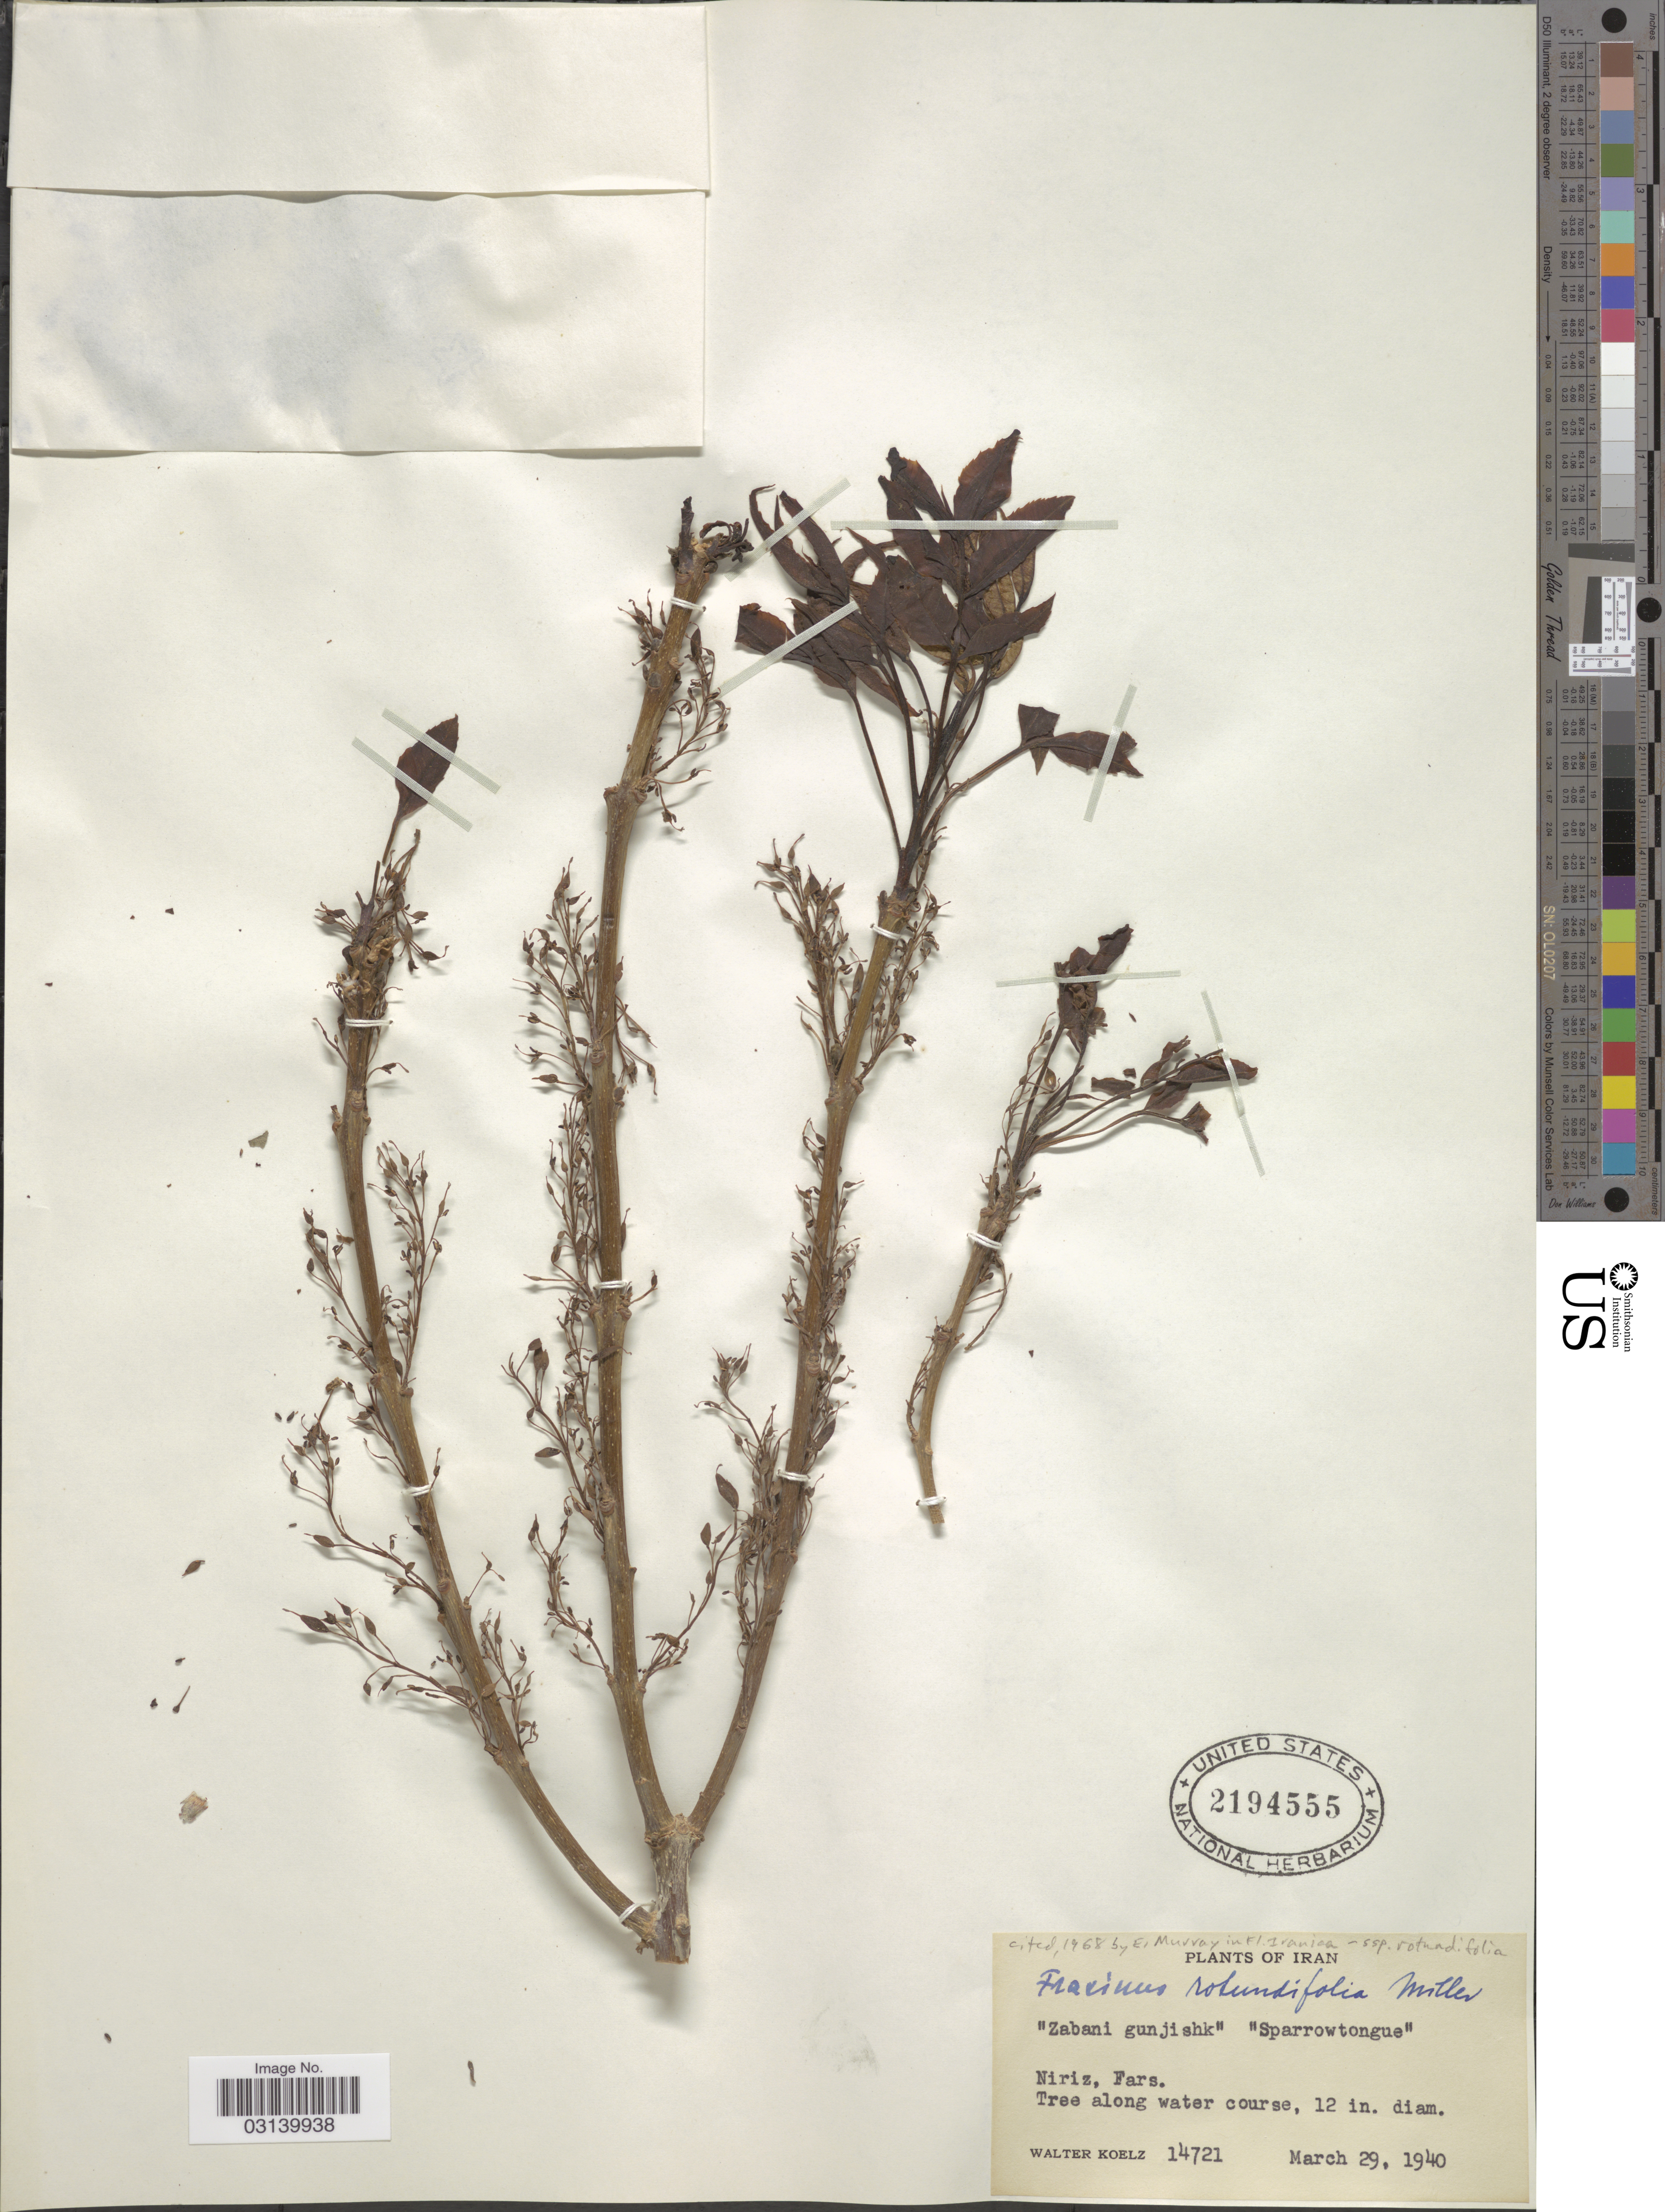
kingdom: Plantae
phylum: Tracheophyta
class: Magnoliopsida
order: Lamiales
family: Oleaceae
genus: Fraxinus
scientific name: Fraxinus rotundifolia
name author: Mill.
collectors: W. N. Koelz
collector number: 14721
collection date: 1940-03-29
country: Iran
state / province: Fars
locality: Niriz.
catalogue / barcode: US 2194555